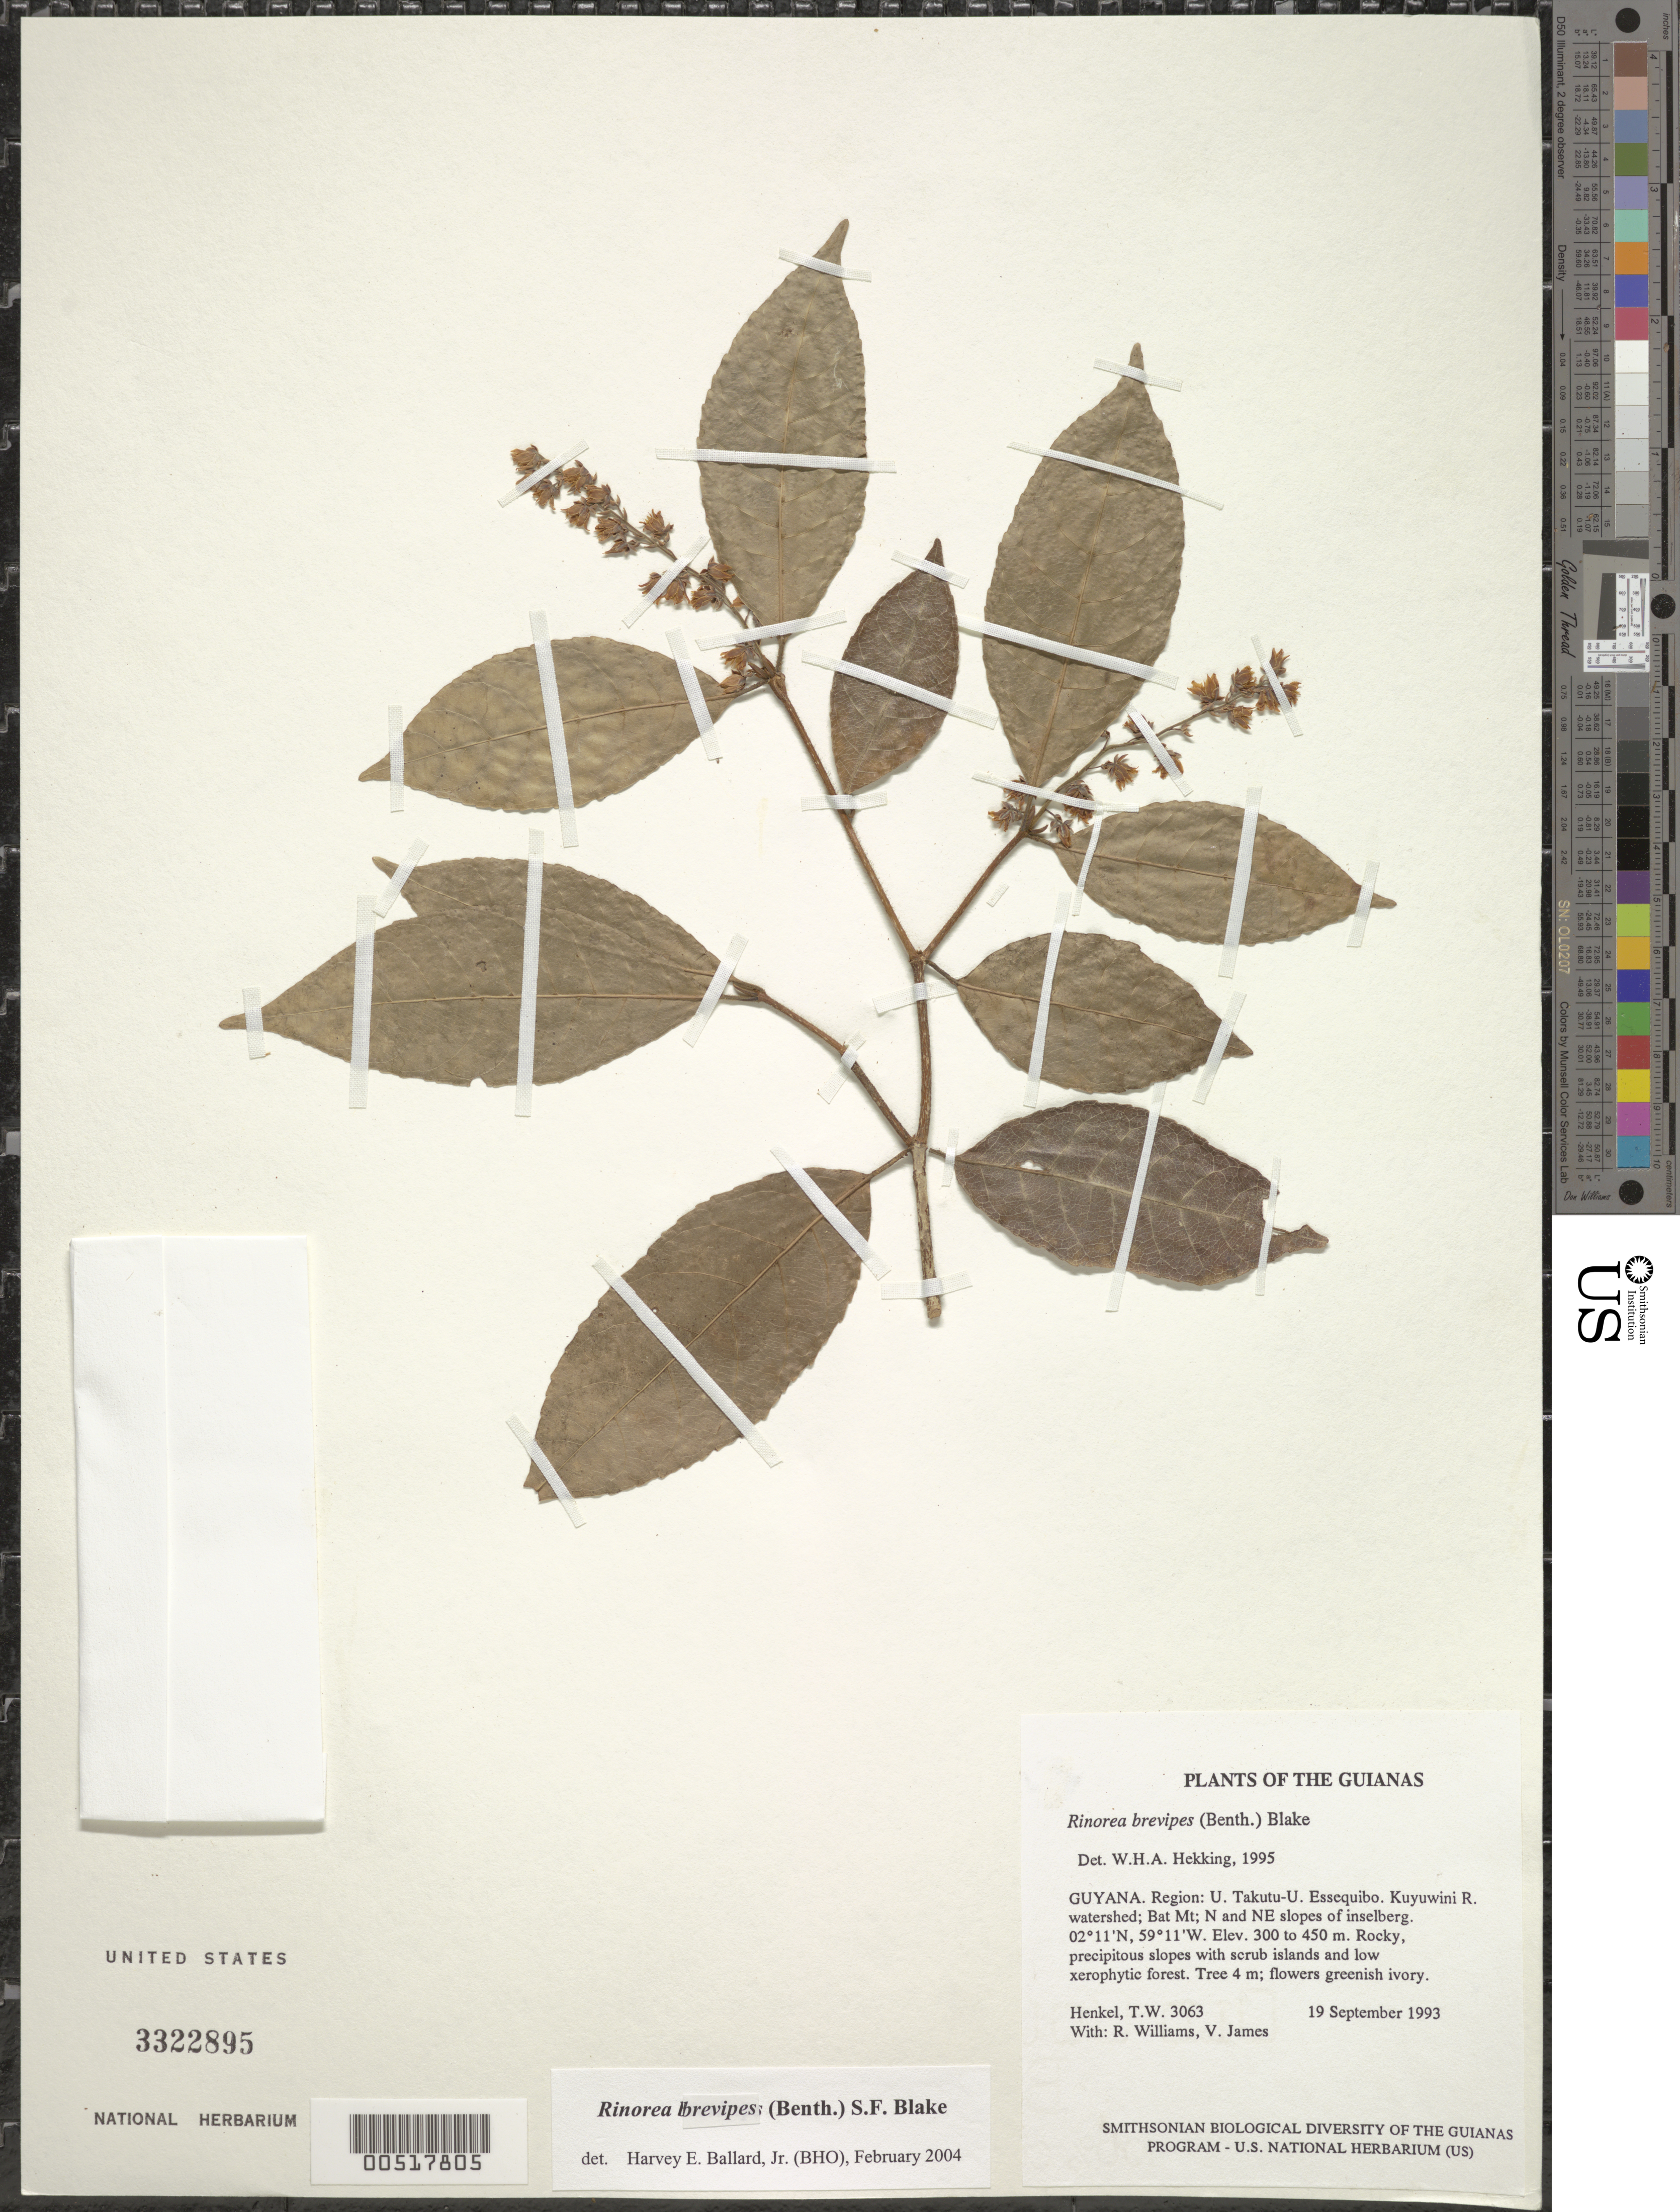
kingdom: Plantae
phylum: Tracheophyta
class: Magnoliopsida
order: Malpighiales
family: Violaceae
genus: Rinorea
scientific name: Rinorea brevipes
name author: (Benth.) S.F. Blake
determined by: Ballard, Harvey E.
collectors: T. Henkel, R. Williams & V. James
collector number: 3063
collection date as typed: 19 September 1993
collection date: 1993-09-19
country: Guyana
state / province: U. Takutu-U. Essequibo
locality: Kuyuwini R. watershed; Bat Mt; N and NE slopes of inselberg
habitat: Rocky, precipitous slopes with scrub islands and low xerophytic forest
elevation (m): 300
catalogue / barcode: US 3322895